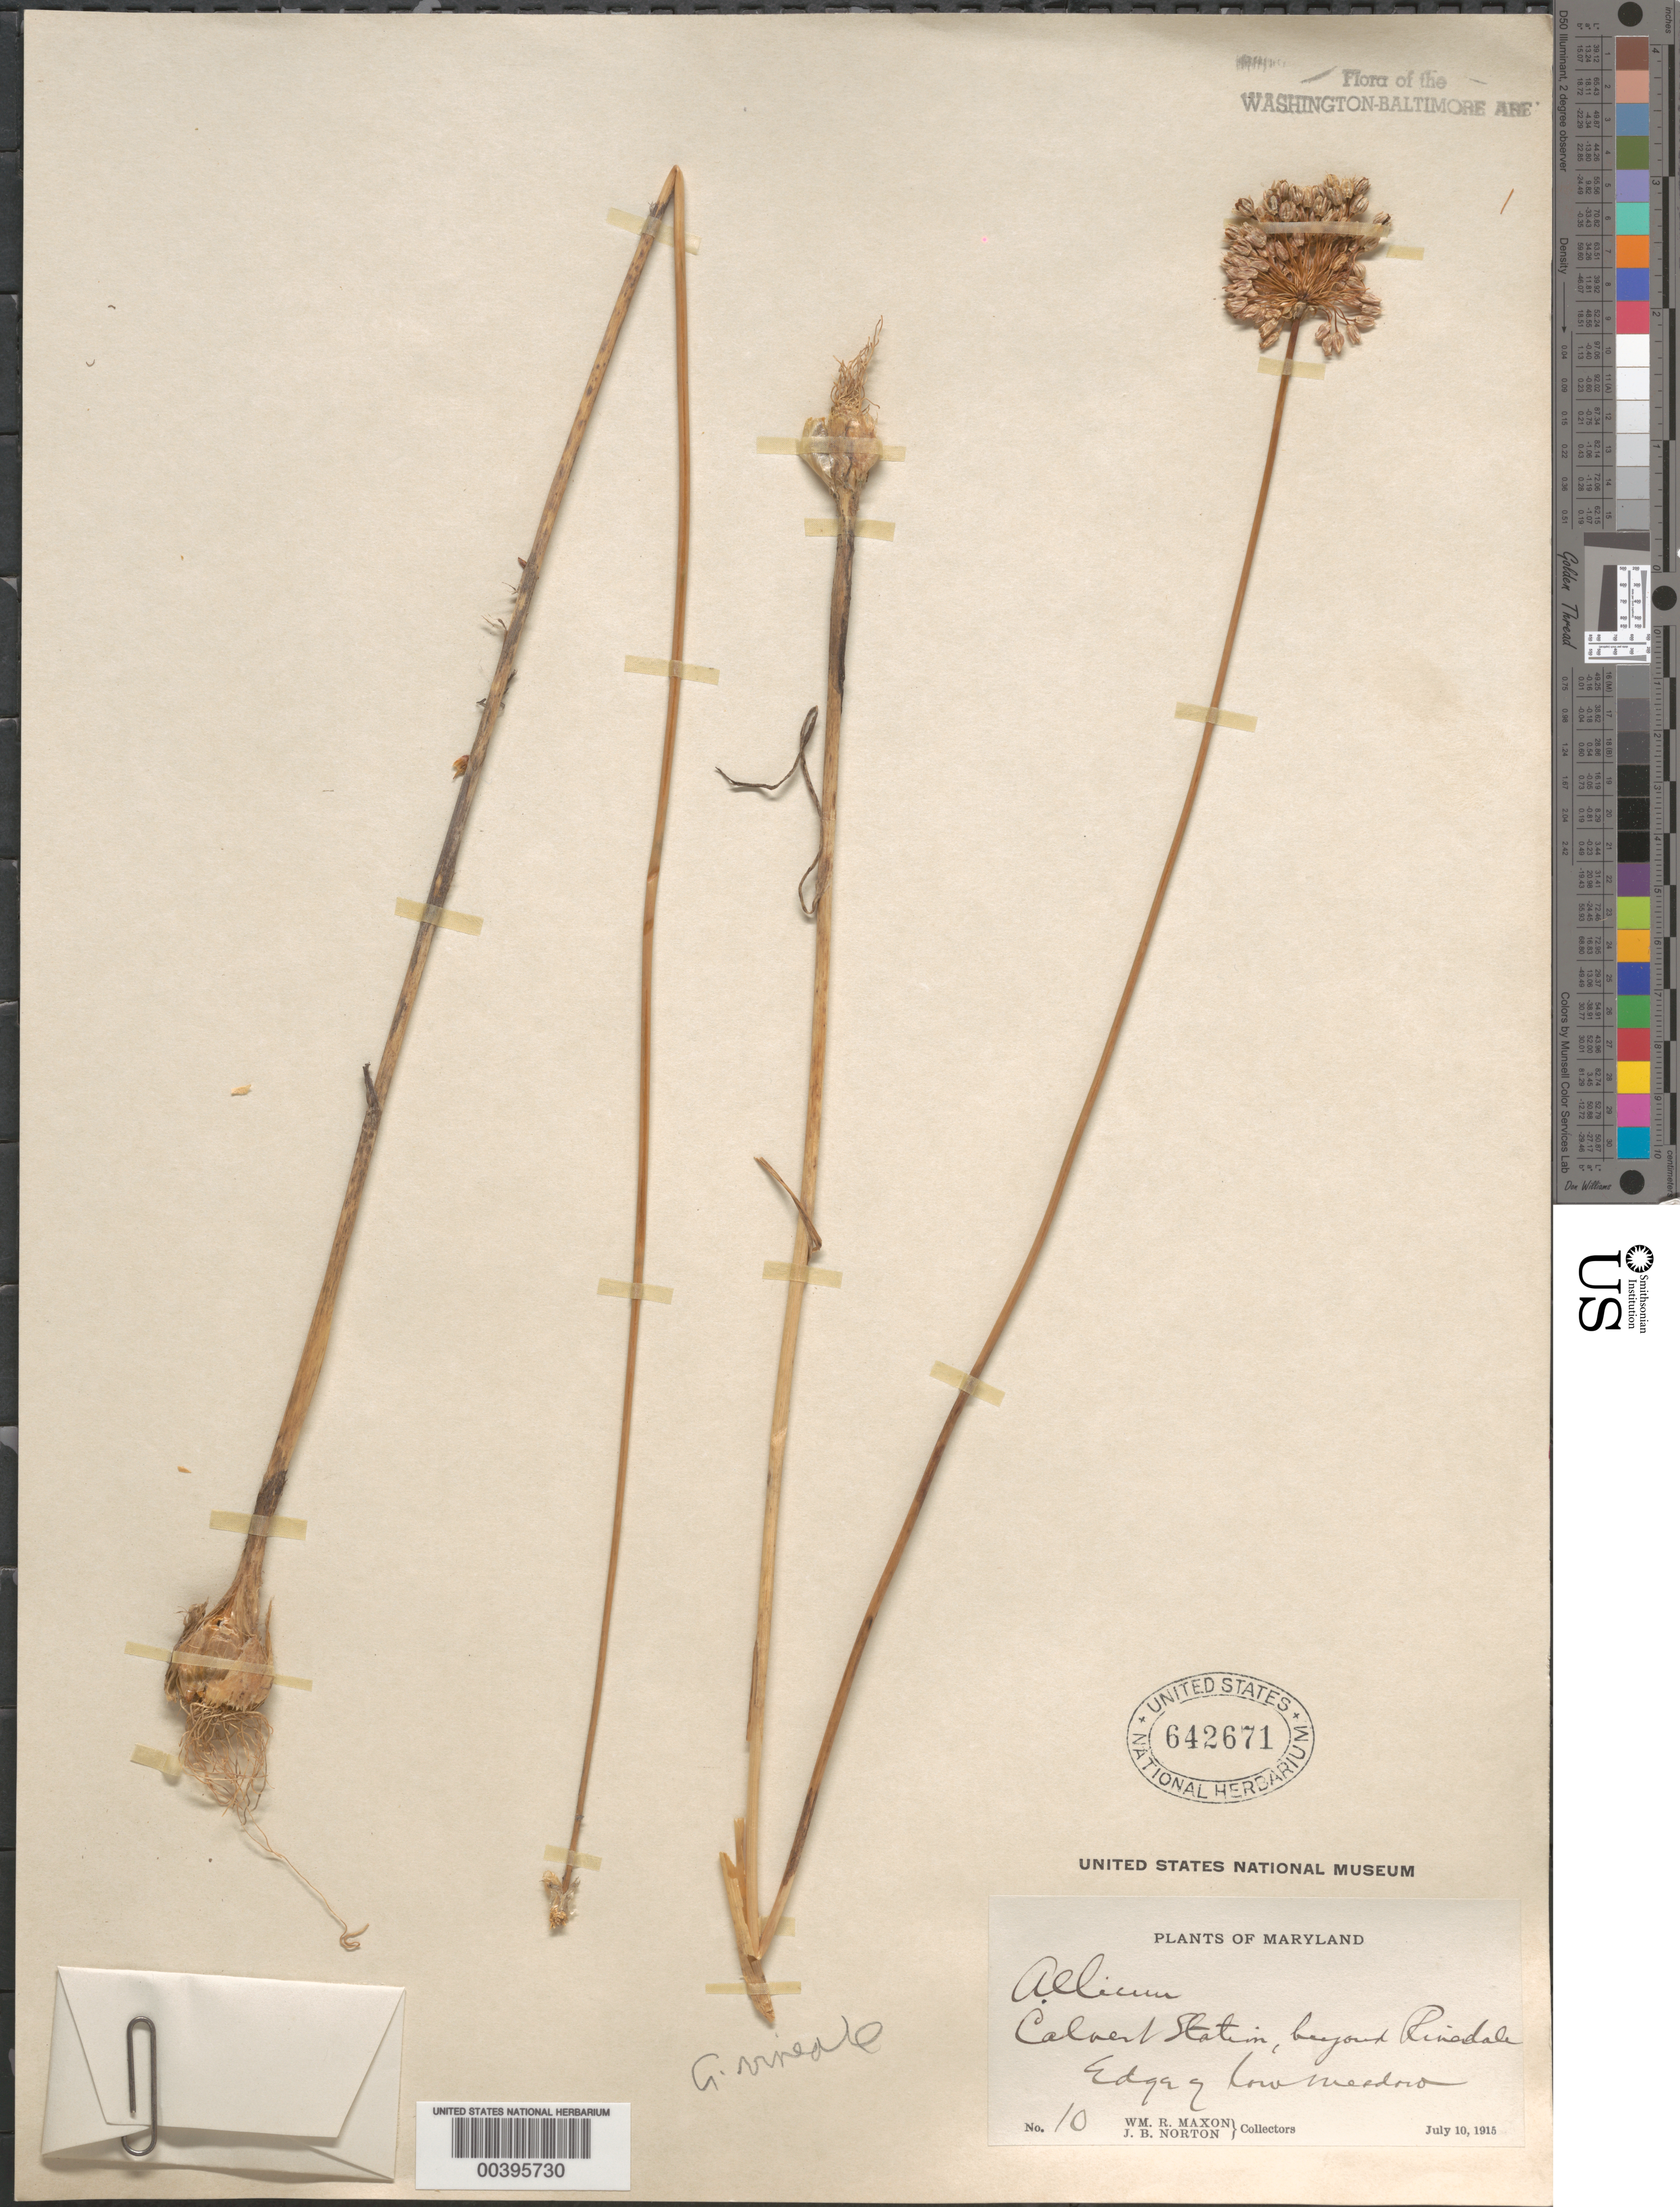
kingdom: Plantae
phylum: Tracheophyta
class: Liliopsida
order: Asparagales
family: Amaryllidaceae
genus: Allium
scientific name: Allium vineale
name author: L.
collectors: W. R. Maxon & J. Norton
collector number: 10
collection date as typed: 10 Jul 1915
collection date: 1915-07-10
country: United States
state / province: Maryland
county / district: Prince George's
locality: Calvert Station, beyond Riverdale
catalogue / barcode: US 642671